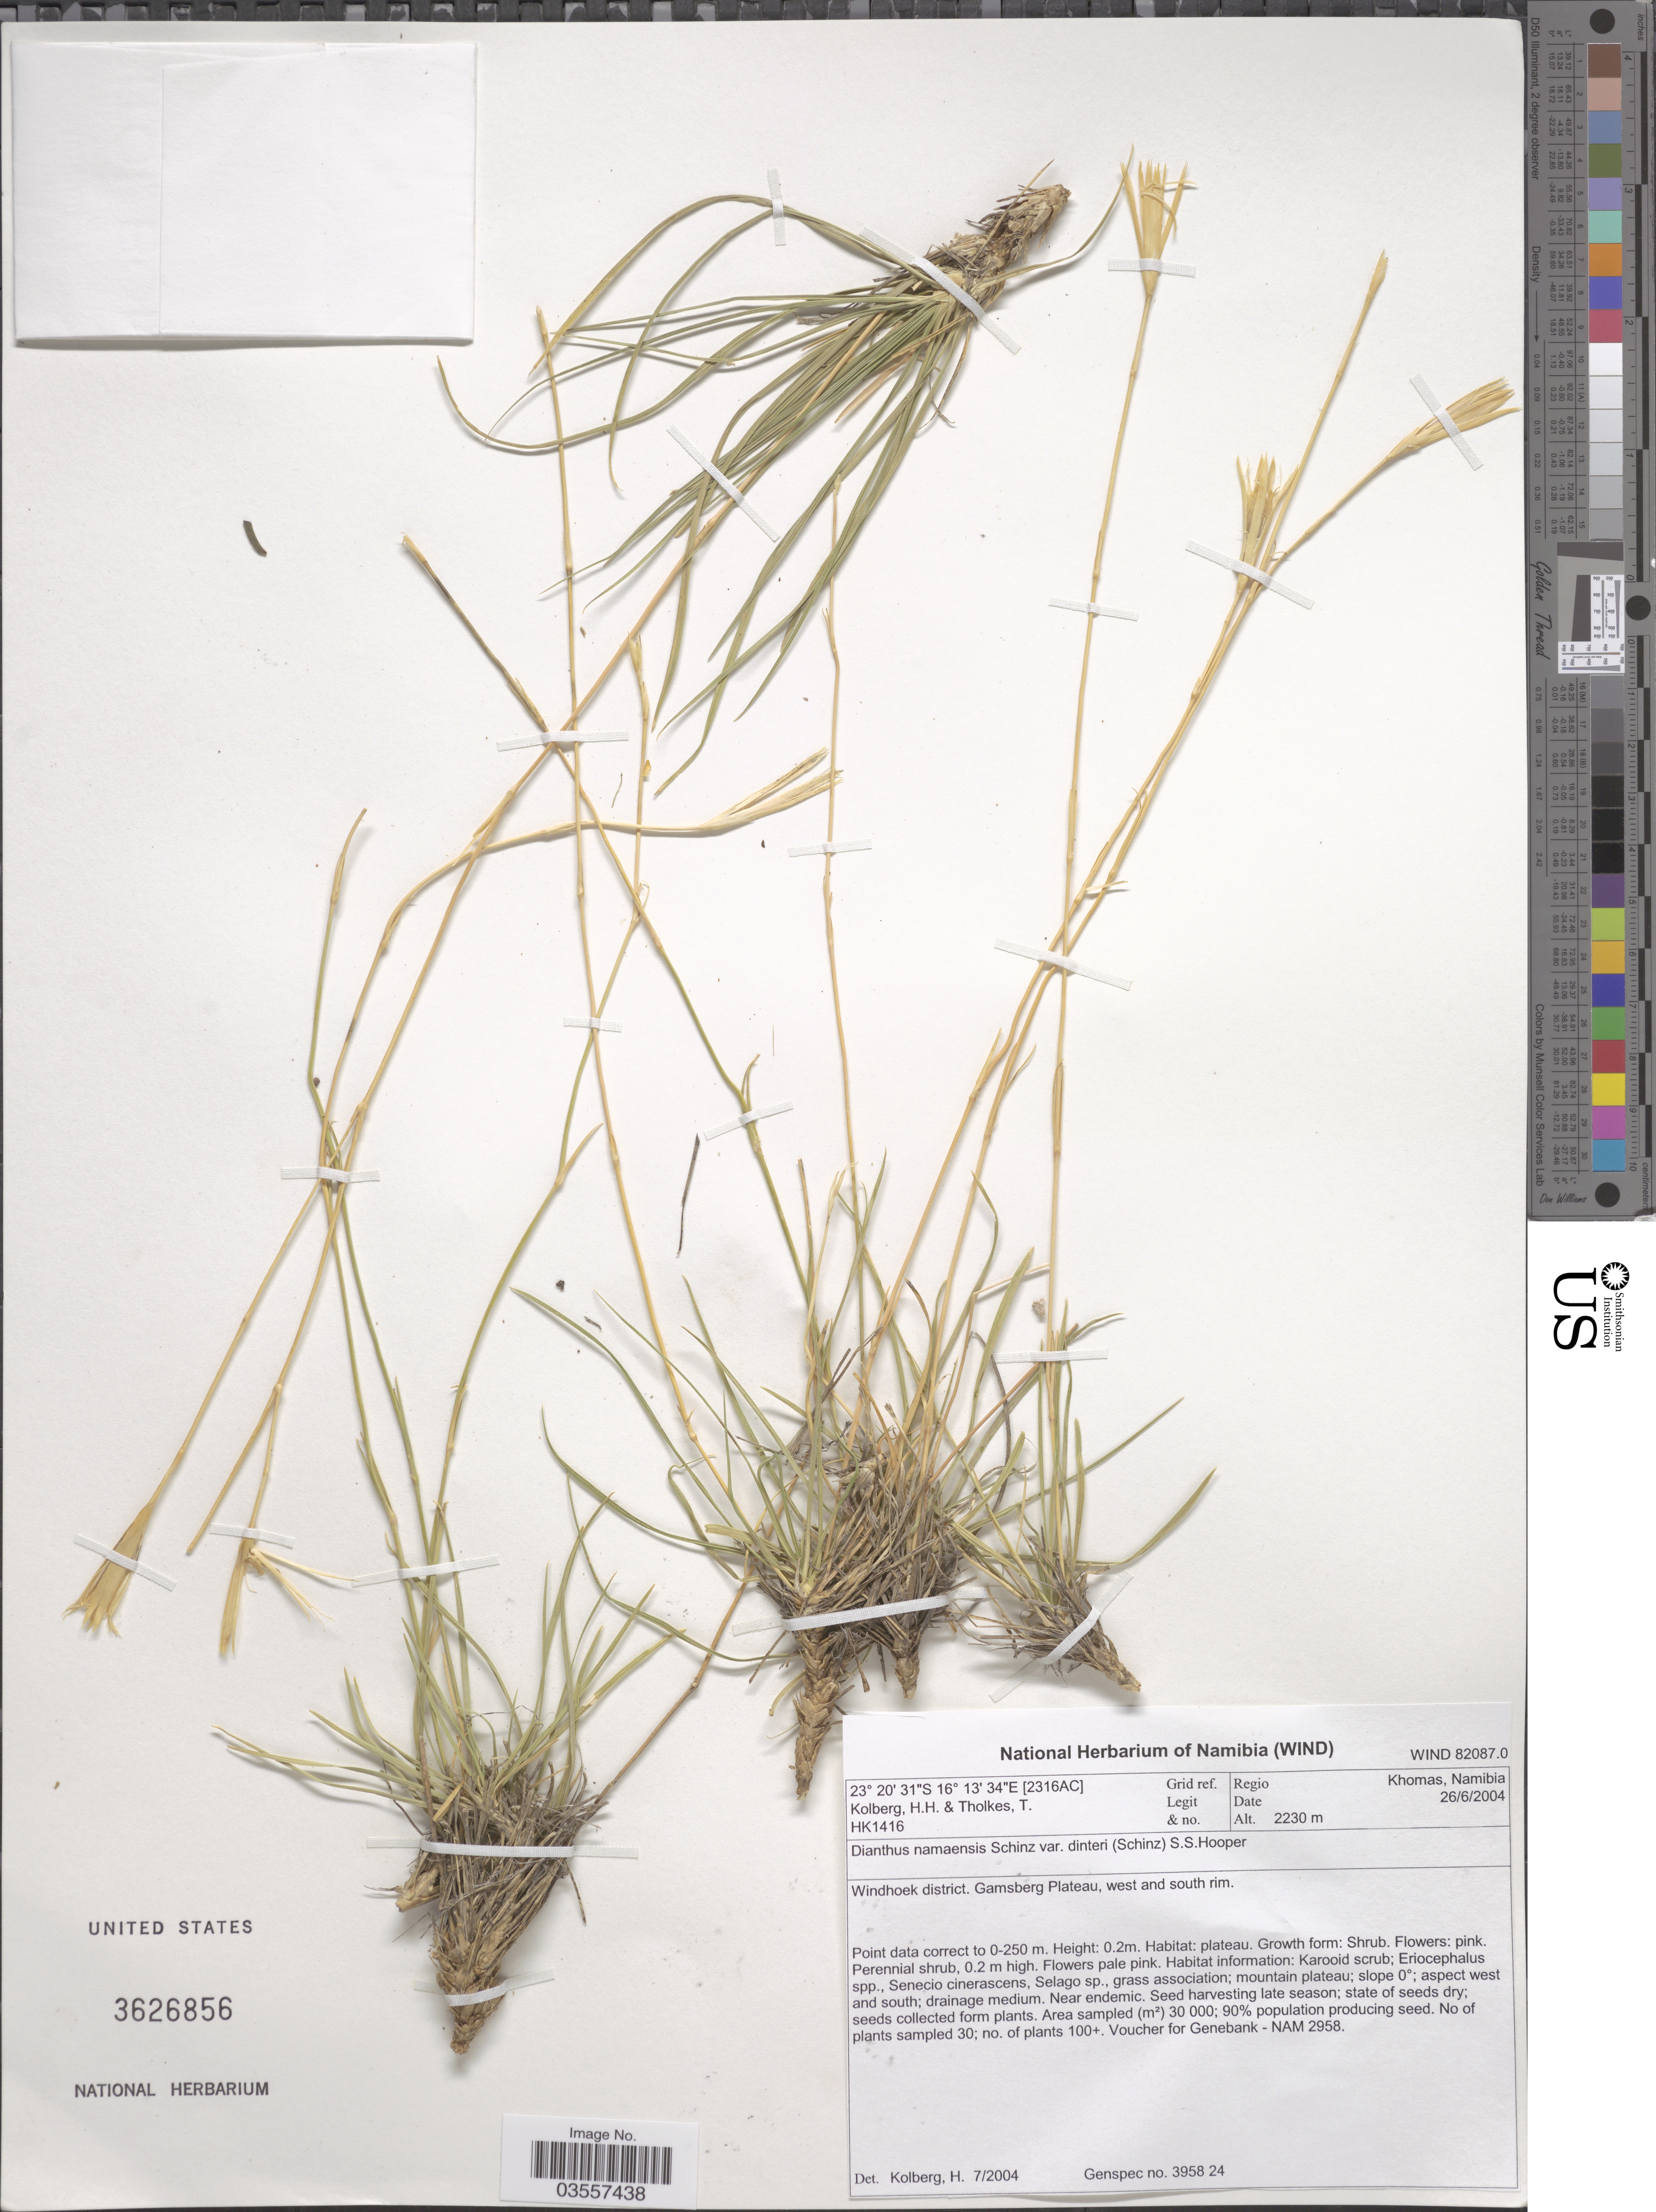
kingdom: Plantae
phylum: Tracheophyta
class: Magnoliopsida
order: Caryophyllales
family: Caryophyllaceae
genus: Dianthus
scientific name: Dianthus namaensis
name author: Schinz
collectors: H. H. Kolberg & T. Tholkes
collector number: HK1416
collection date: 2004-06-26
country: Namibia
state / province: Khomas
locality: [2316AC] Grid ref. Regio Khomas. Windhoek district. Gamsberg Plateau, west and south rim.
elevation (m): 2230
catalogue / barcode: US 3626856